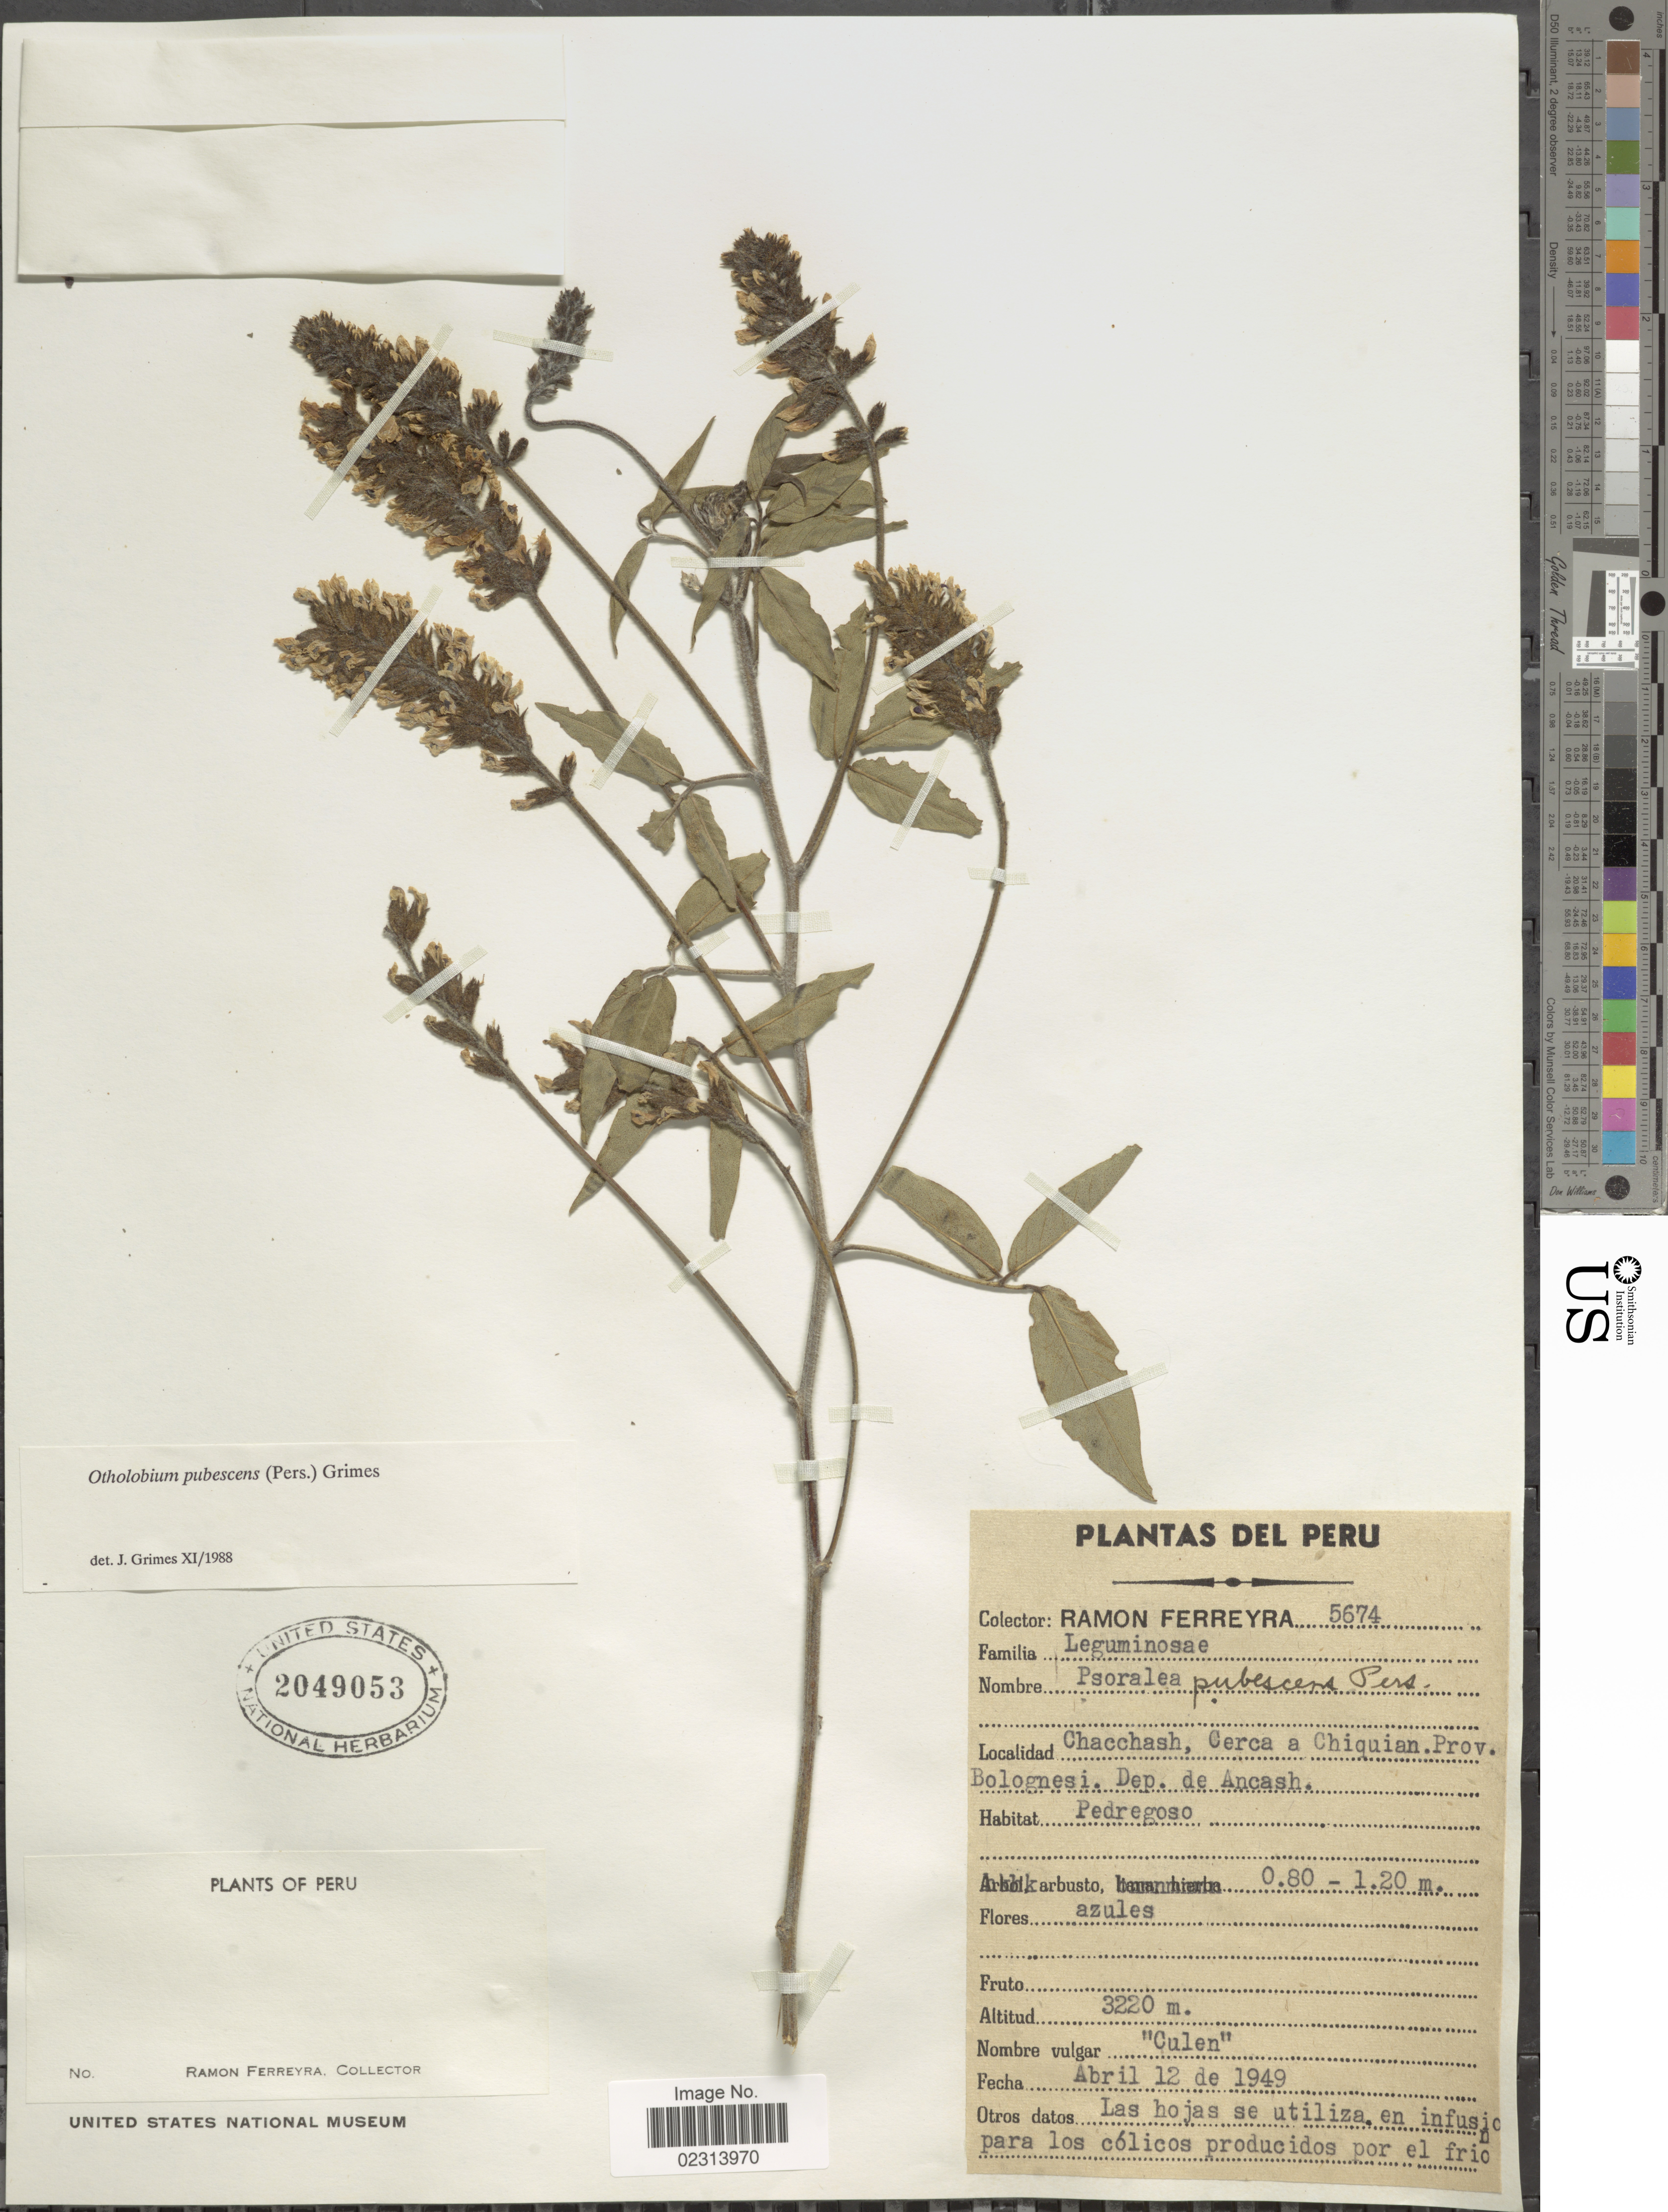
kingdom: Plantae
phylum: Tracheophyta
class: Magnoliopsida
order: Fabales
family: Fabaceae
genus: Otholobium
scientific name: Otholobium pubescens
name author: (Poir.) J.W. Grimes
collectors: R. A. Ferreyra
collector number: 5674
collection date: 1949-04-12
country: Peru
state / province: Ancash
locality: Chacchash, Cerca a Chiquian, Prov. Bolognesi, Dep. de Ancash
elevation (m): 3220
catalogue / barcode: US 2049053